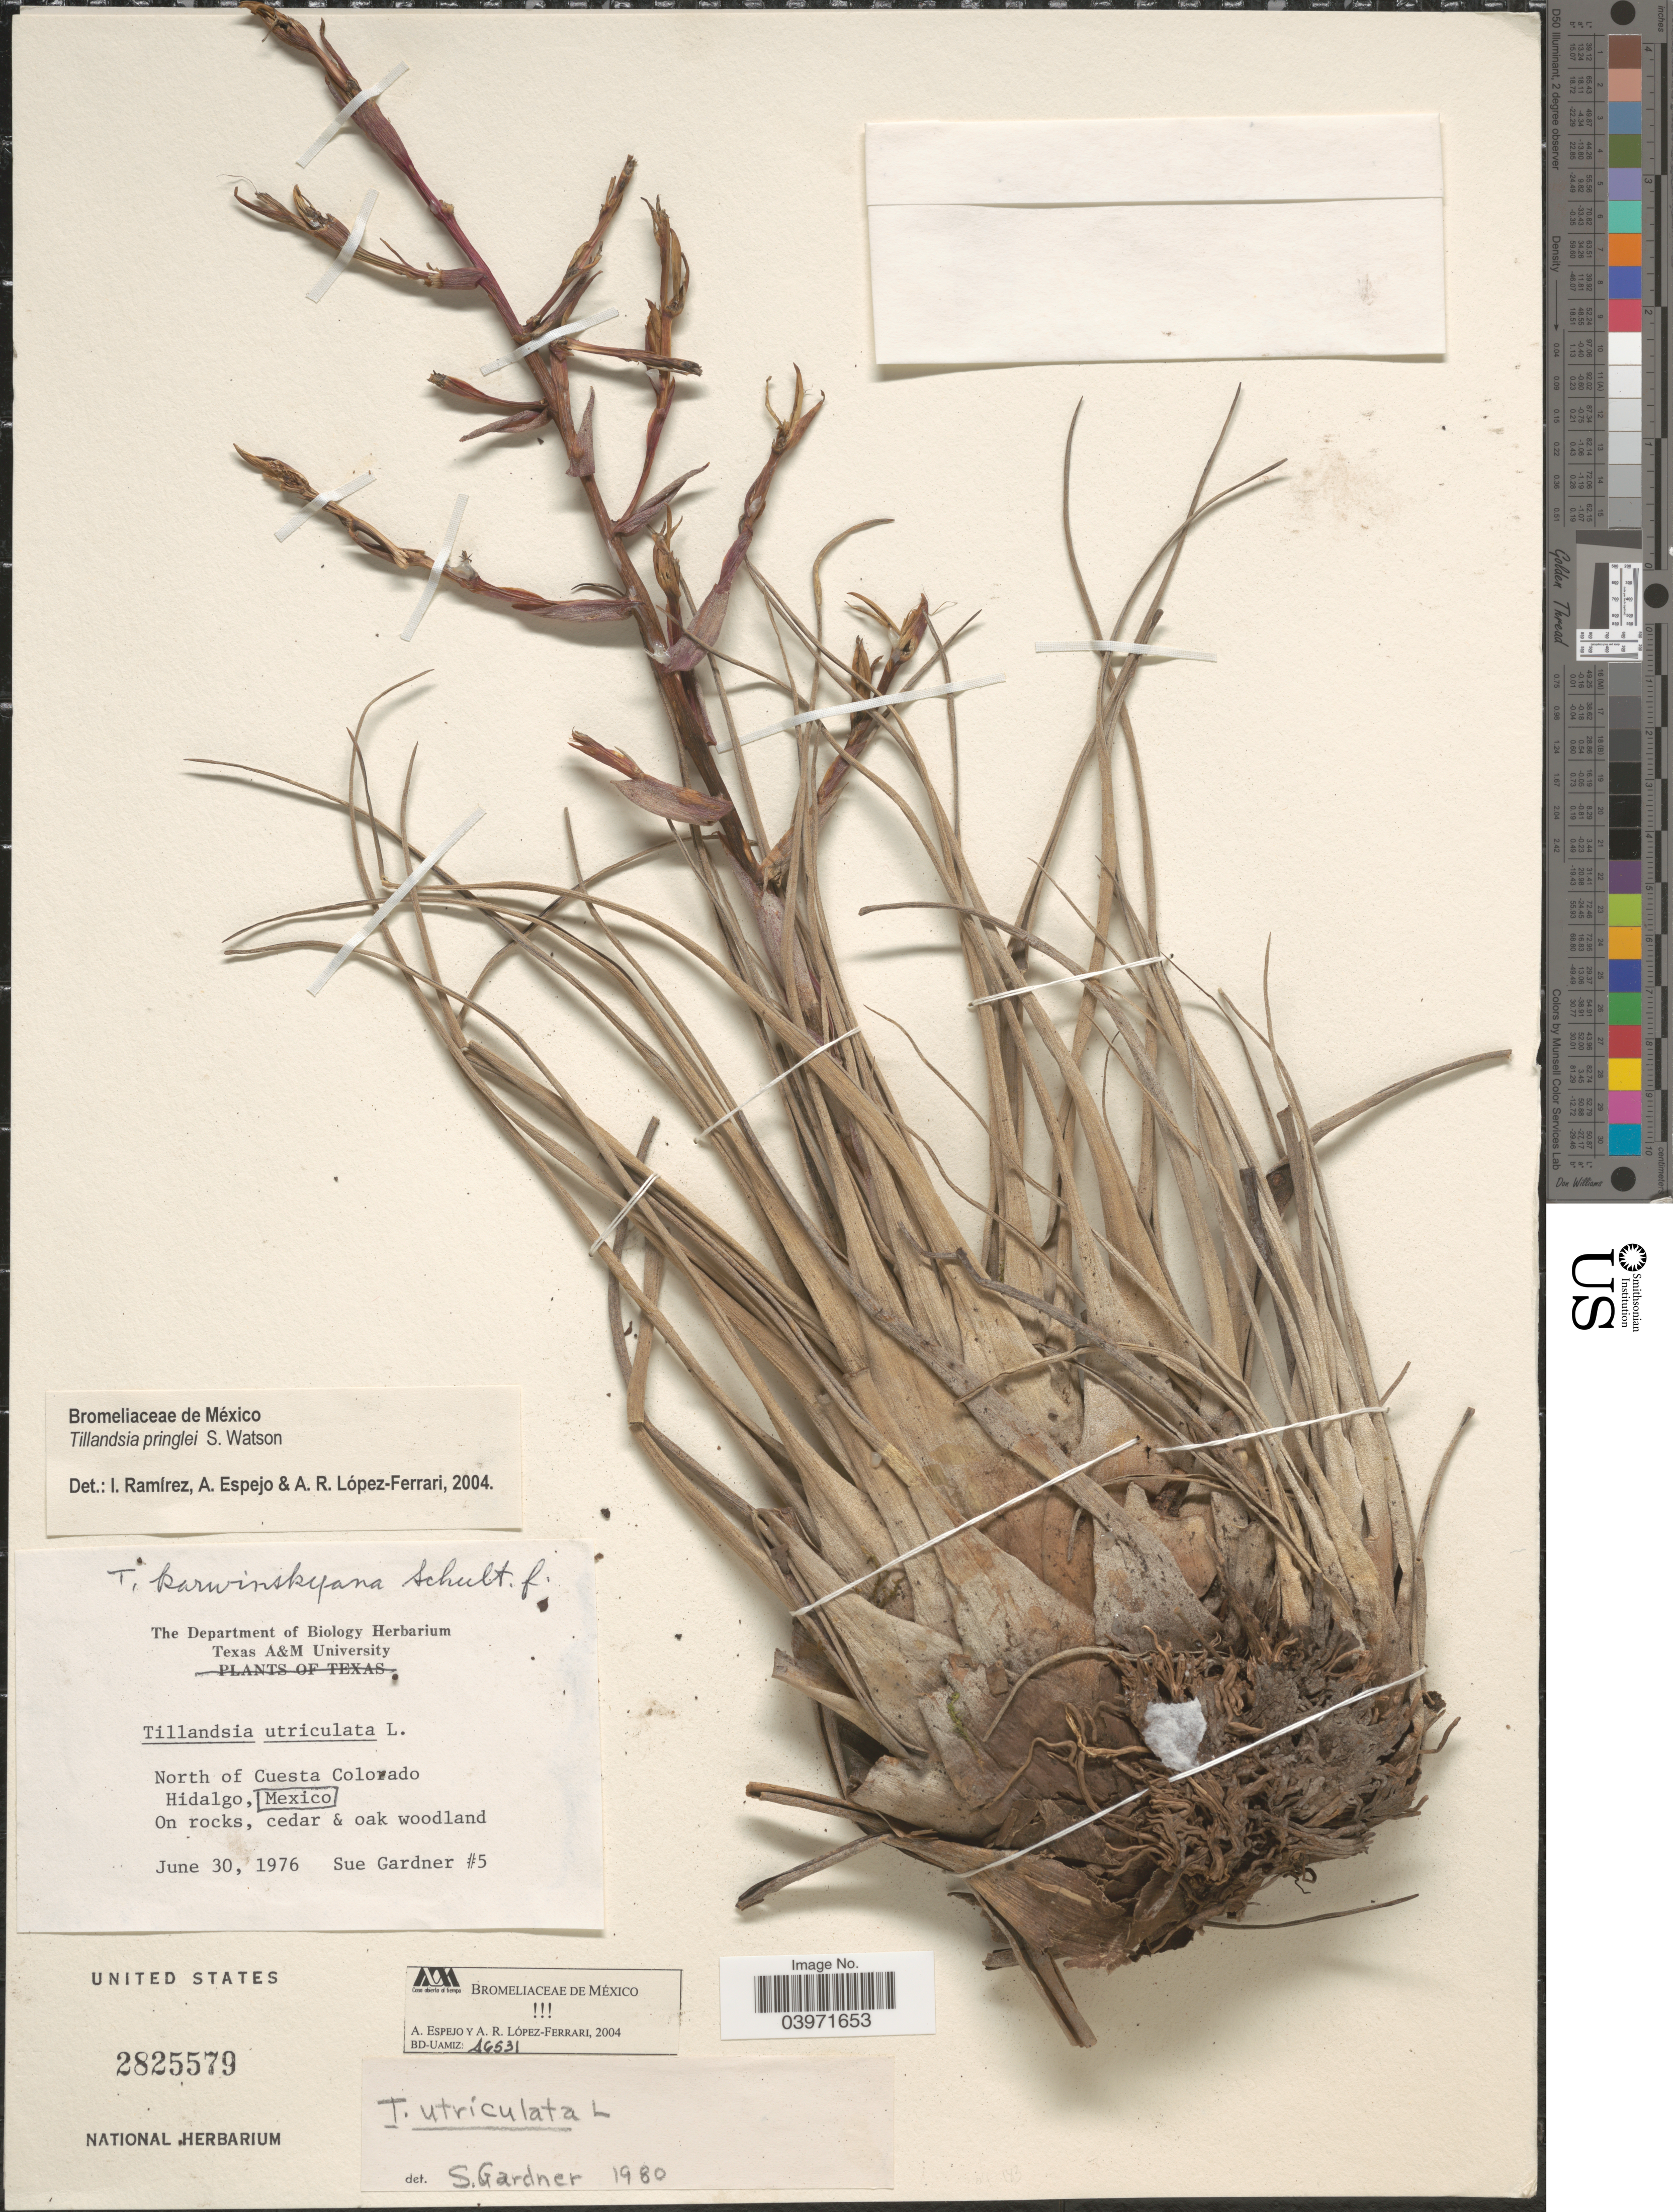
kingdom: Plantae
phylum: Tracheophyta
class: Liliopsida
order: Poales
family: Bromeliaceae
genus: Tillandsia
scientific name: Tillandsia utriculata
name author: L.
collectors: S. Gardner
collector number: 5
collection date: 1976-06-30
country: Mexico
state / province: Hidalgo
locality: North of Cuesta Colorado.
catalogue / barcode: US 2825579